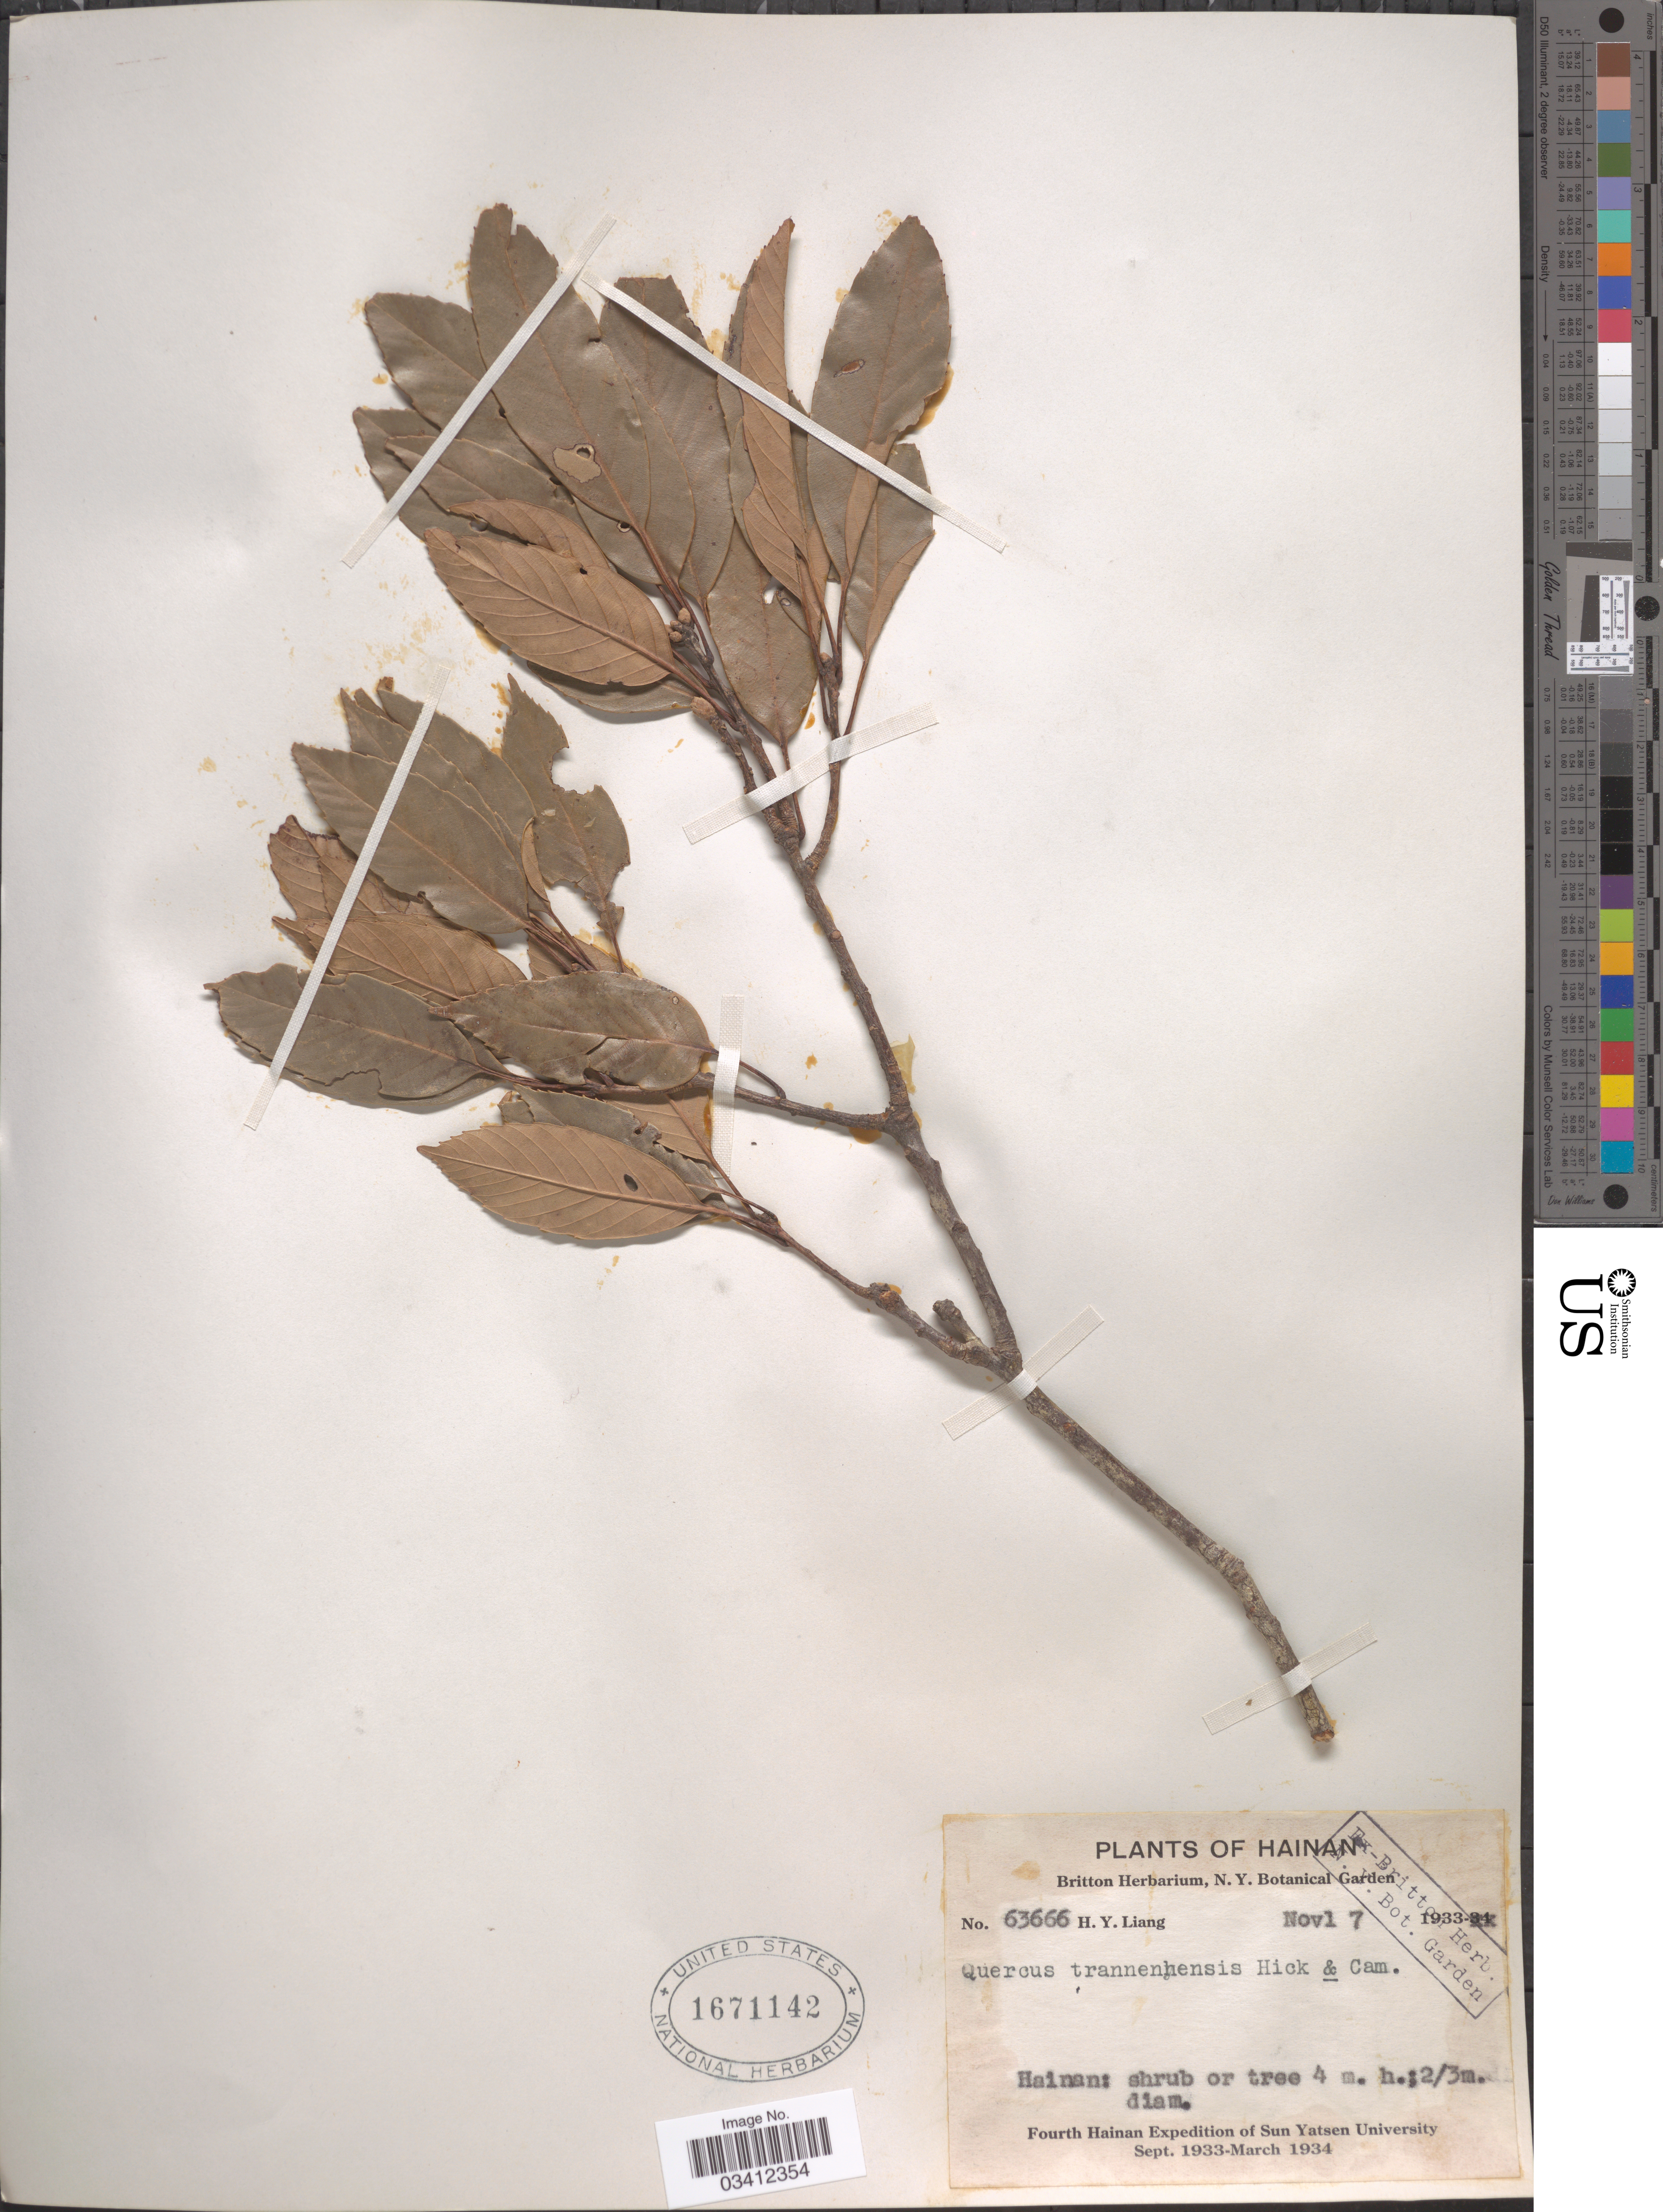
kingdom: Plantae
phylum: Tracheophyta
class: Magnoliopsida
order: Fagales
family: Fagaceae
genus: Quercus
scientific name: Quercus tranninhensis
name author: Hickel & A. Camus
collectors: H. Y. Liang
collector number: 63666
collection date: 1933-11-17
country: China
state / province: Hainan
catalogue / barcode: US 1671142